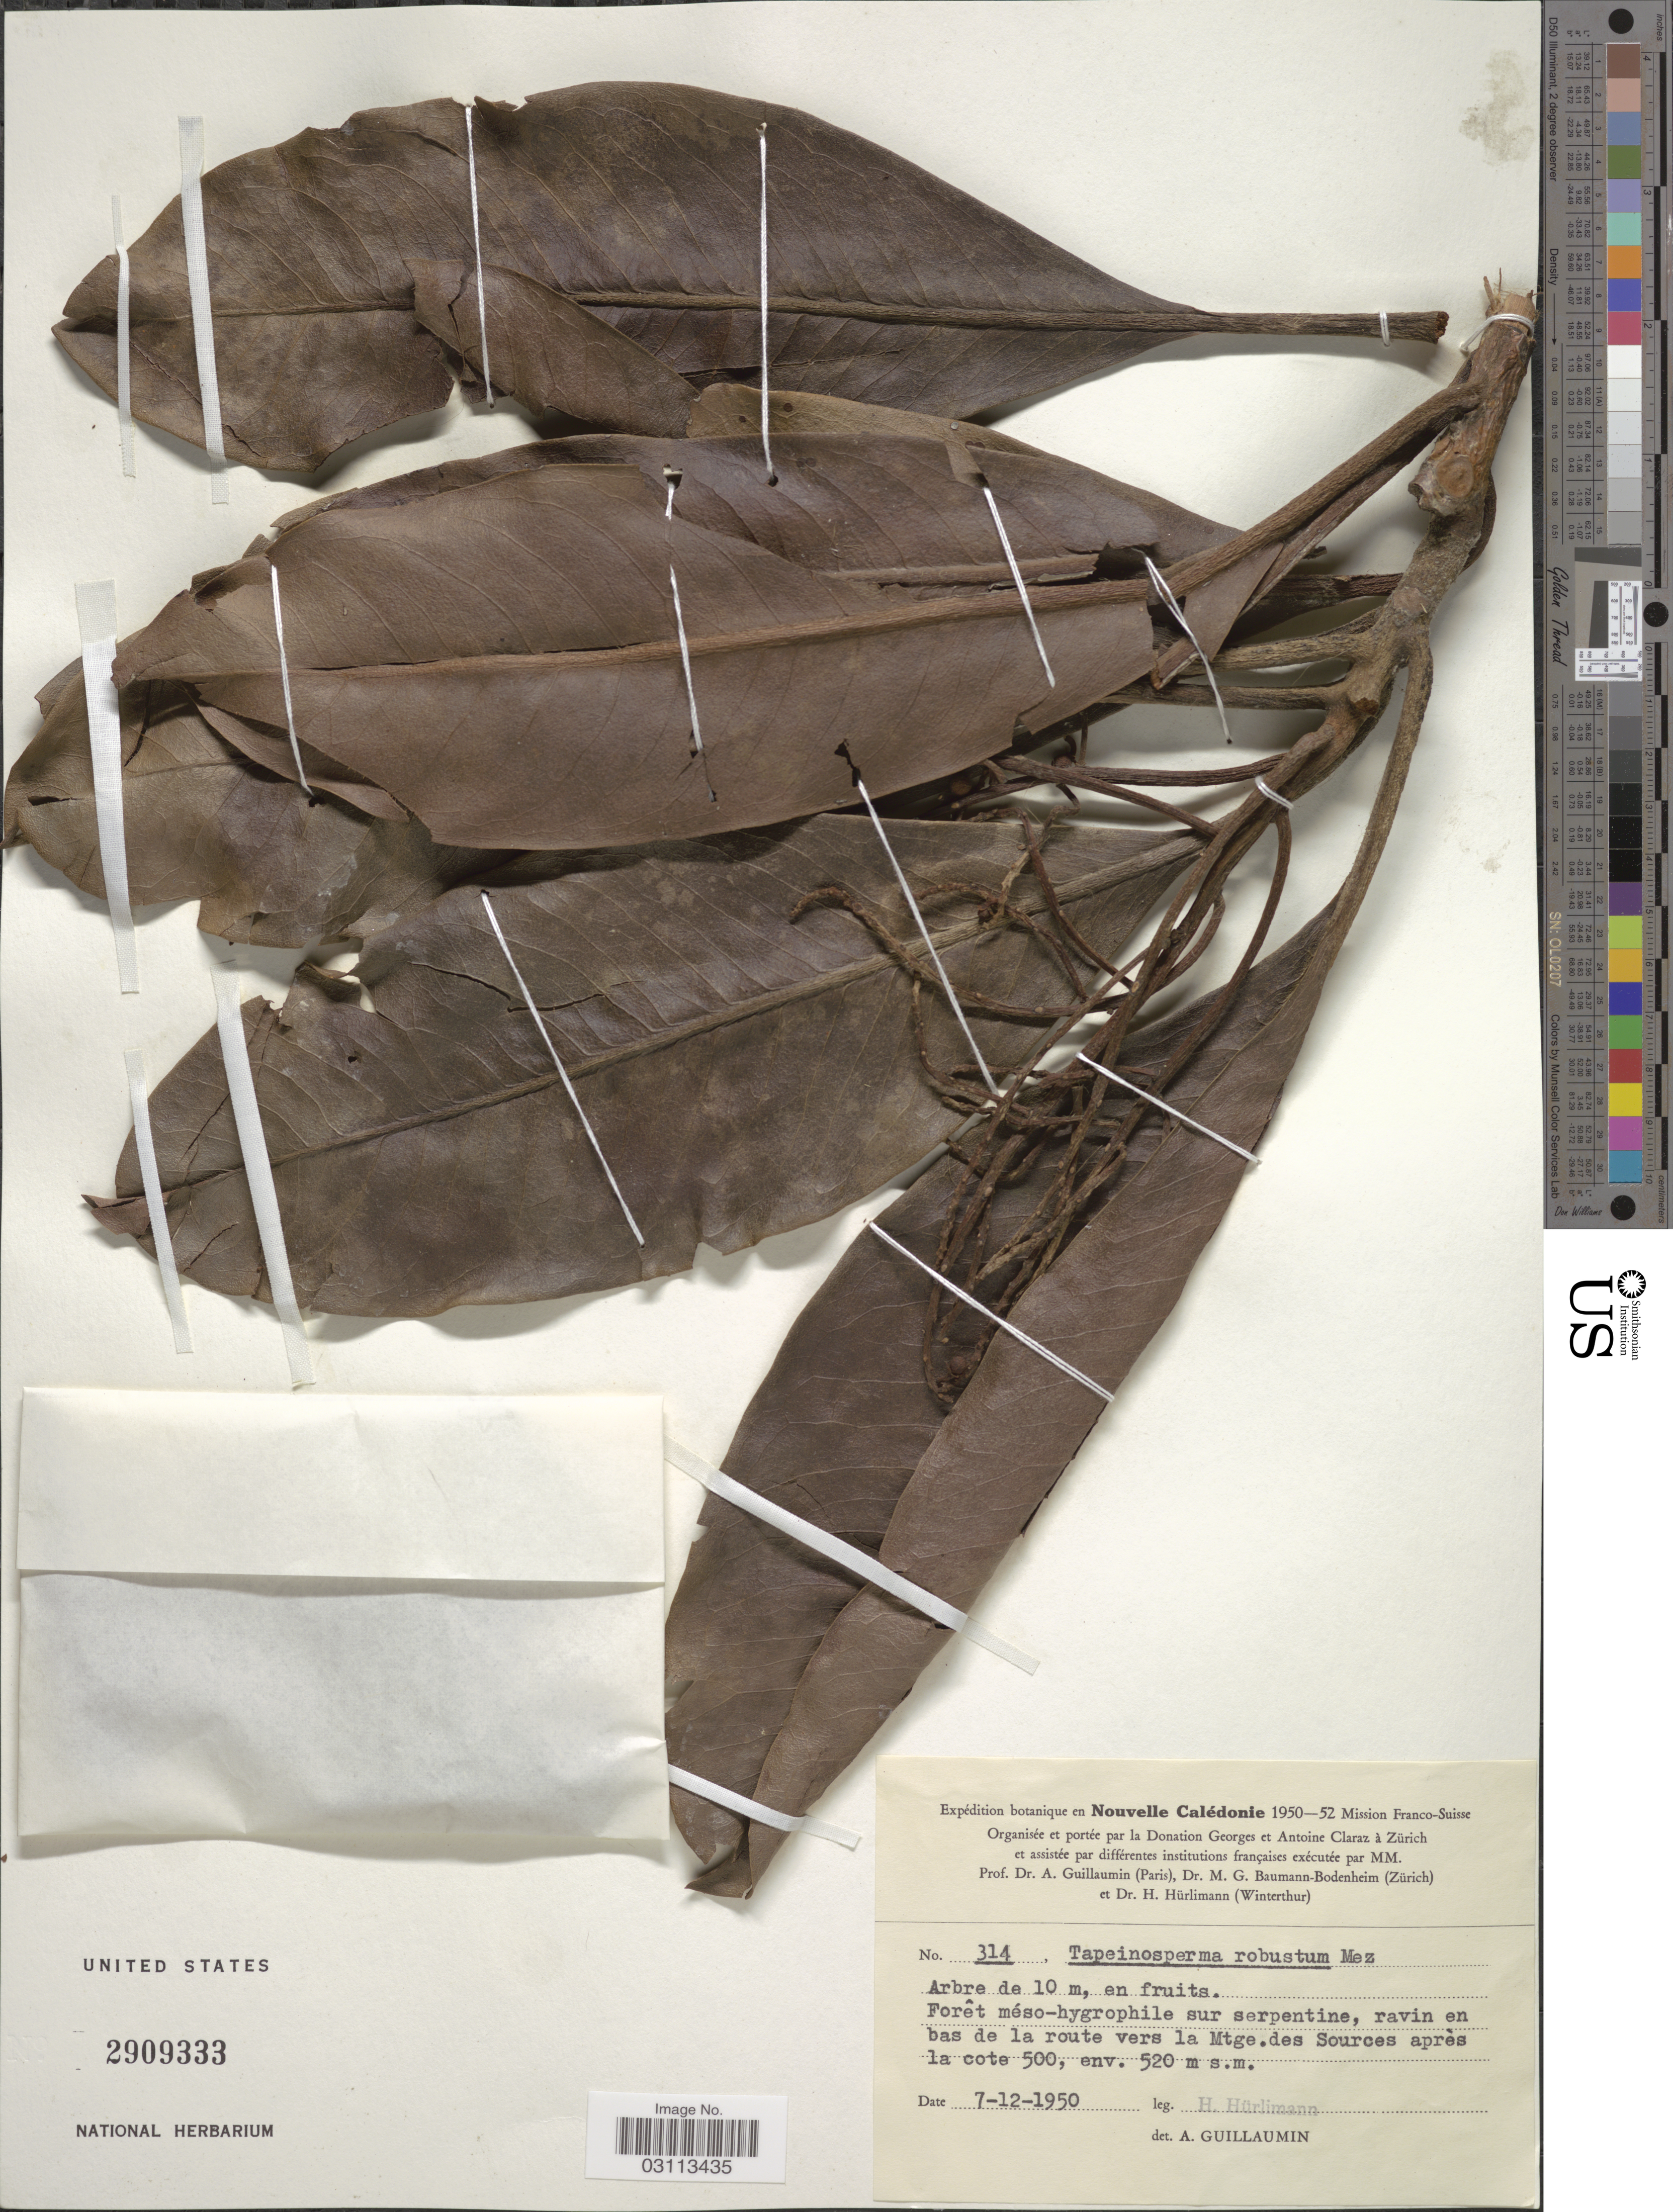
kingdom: Plantae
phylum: Tracheophyta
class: Magnoliopsida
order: Ericales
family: Primulaceae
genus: Tapeinosperma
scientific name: Tapeinosperma robustum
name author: Mez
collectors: H. Hürlimann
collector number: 314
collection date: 1950-12-07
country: New Caledonia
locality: Ravin en bas de la route vers la Mtge. des Sources après la cote.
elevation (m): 500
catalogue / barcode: US 2909333